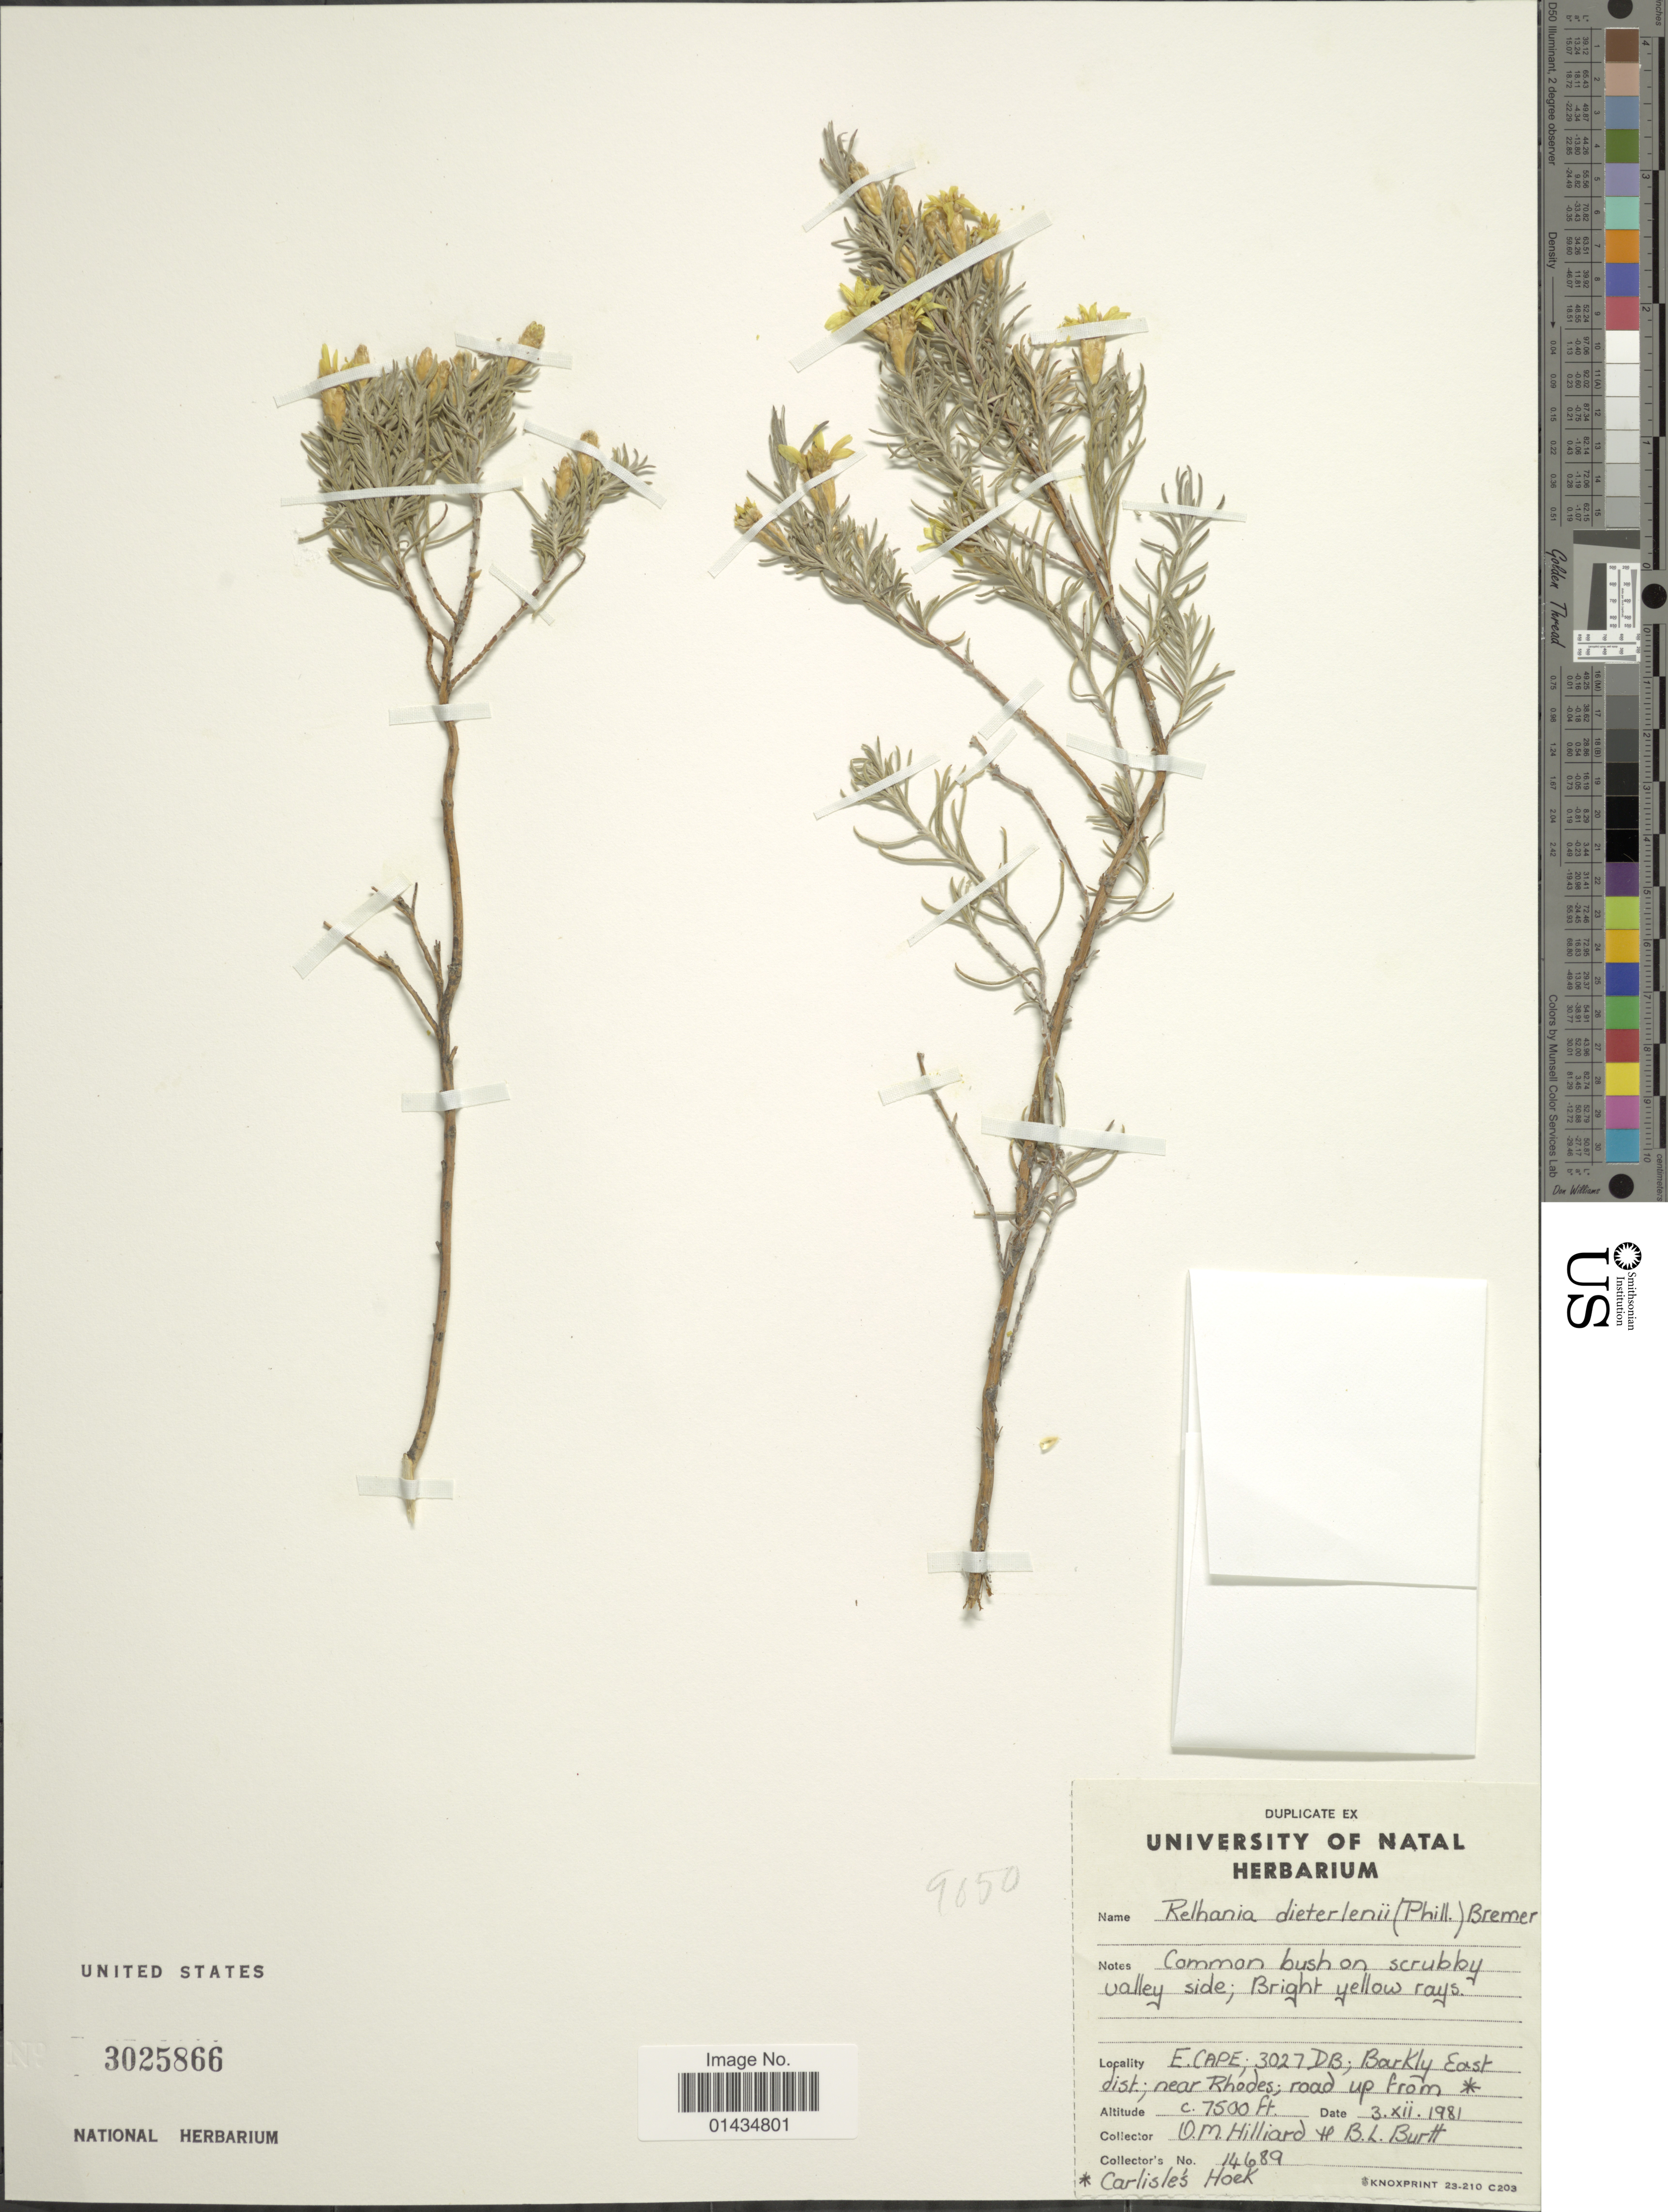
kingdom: Plantae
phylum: Tracheophyta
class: Magnoliopsida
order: Asterales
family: Asteraceae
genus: Relhania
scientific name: Relhania dieterlenii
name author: (E. Phillips) K. Bremer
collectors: O. M. Hilliard & B. L. Burtt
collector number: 14689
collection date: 1981-12-03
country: South Africa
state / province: Eastern Cape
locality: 3027 DB; Barkly East dist., near Rhodes, road up from Carlisles' Hoek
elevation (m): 2286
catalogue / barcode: US 3025866